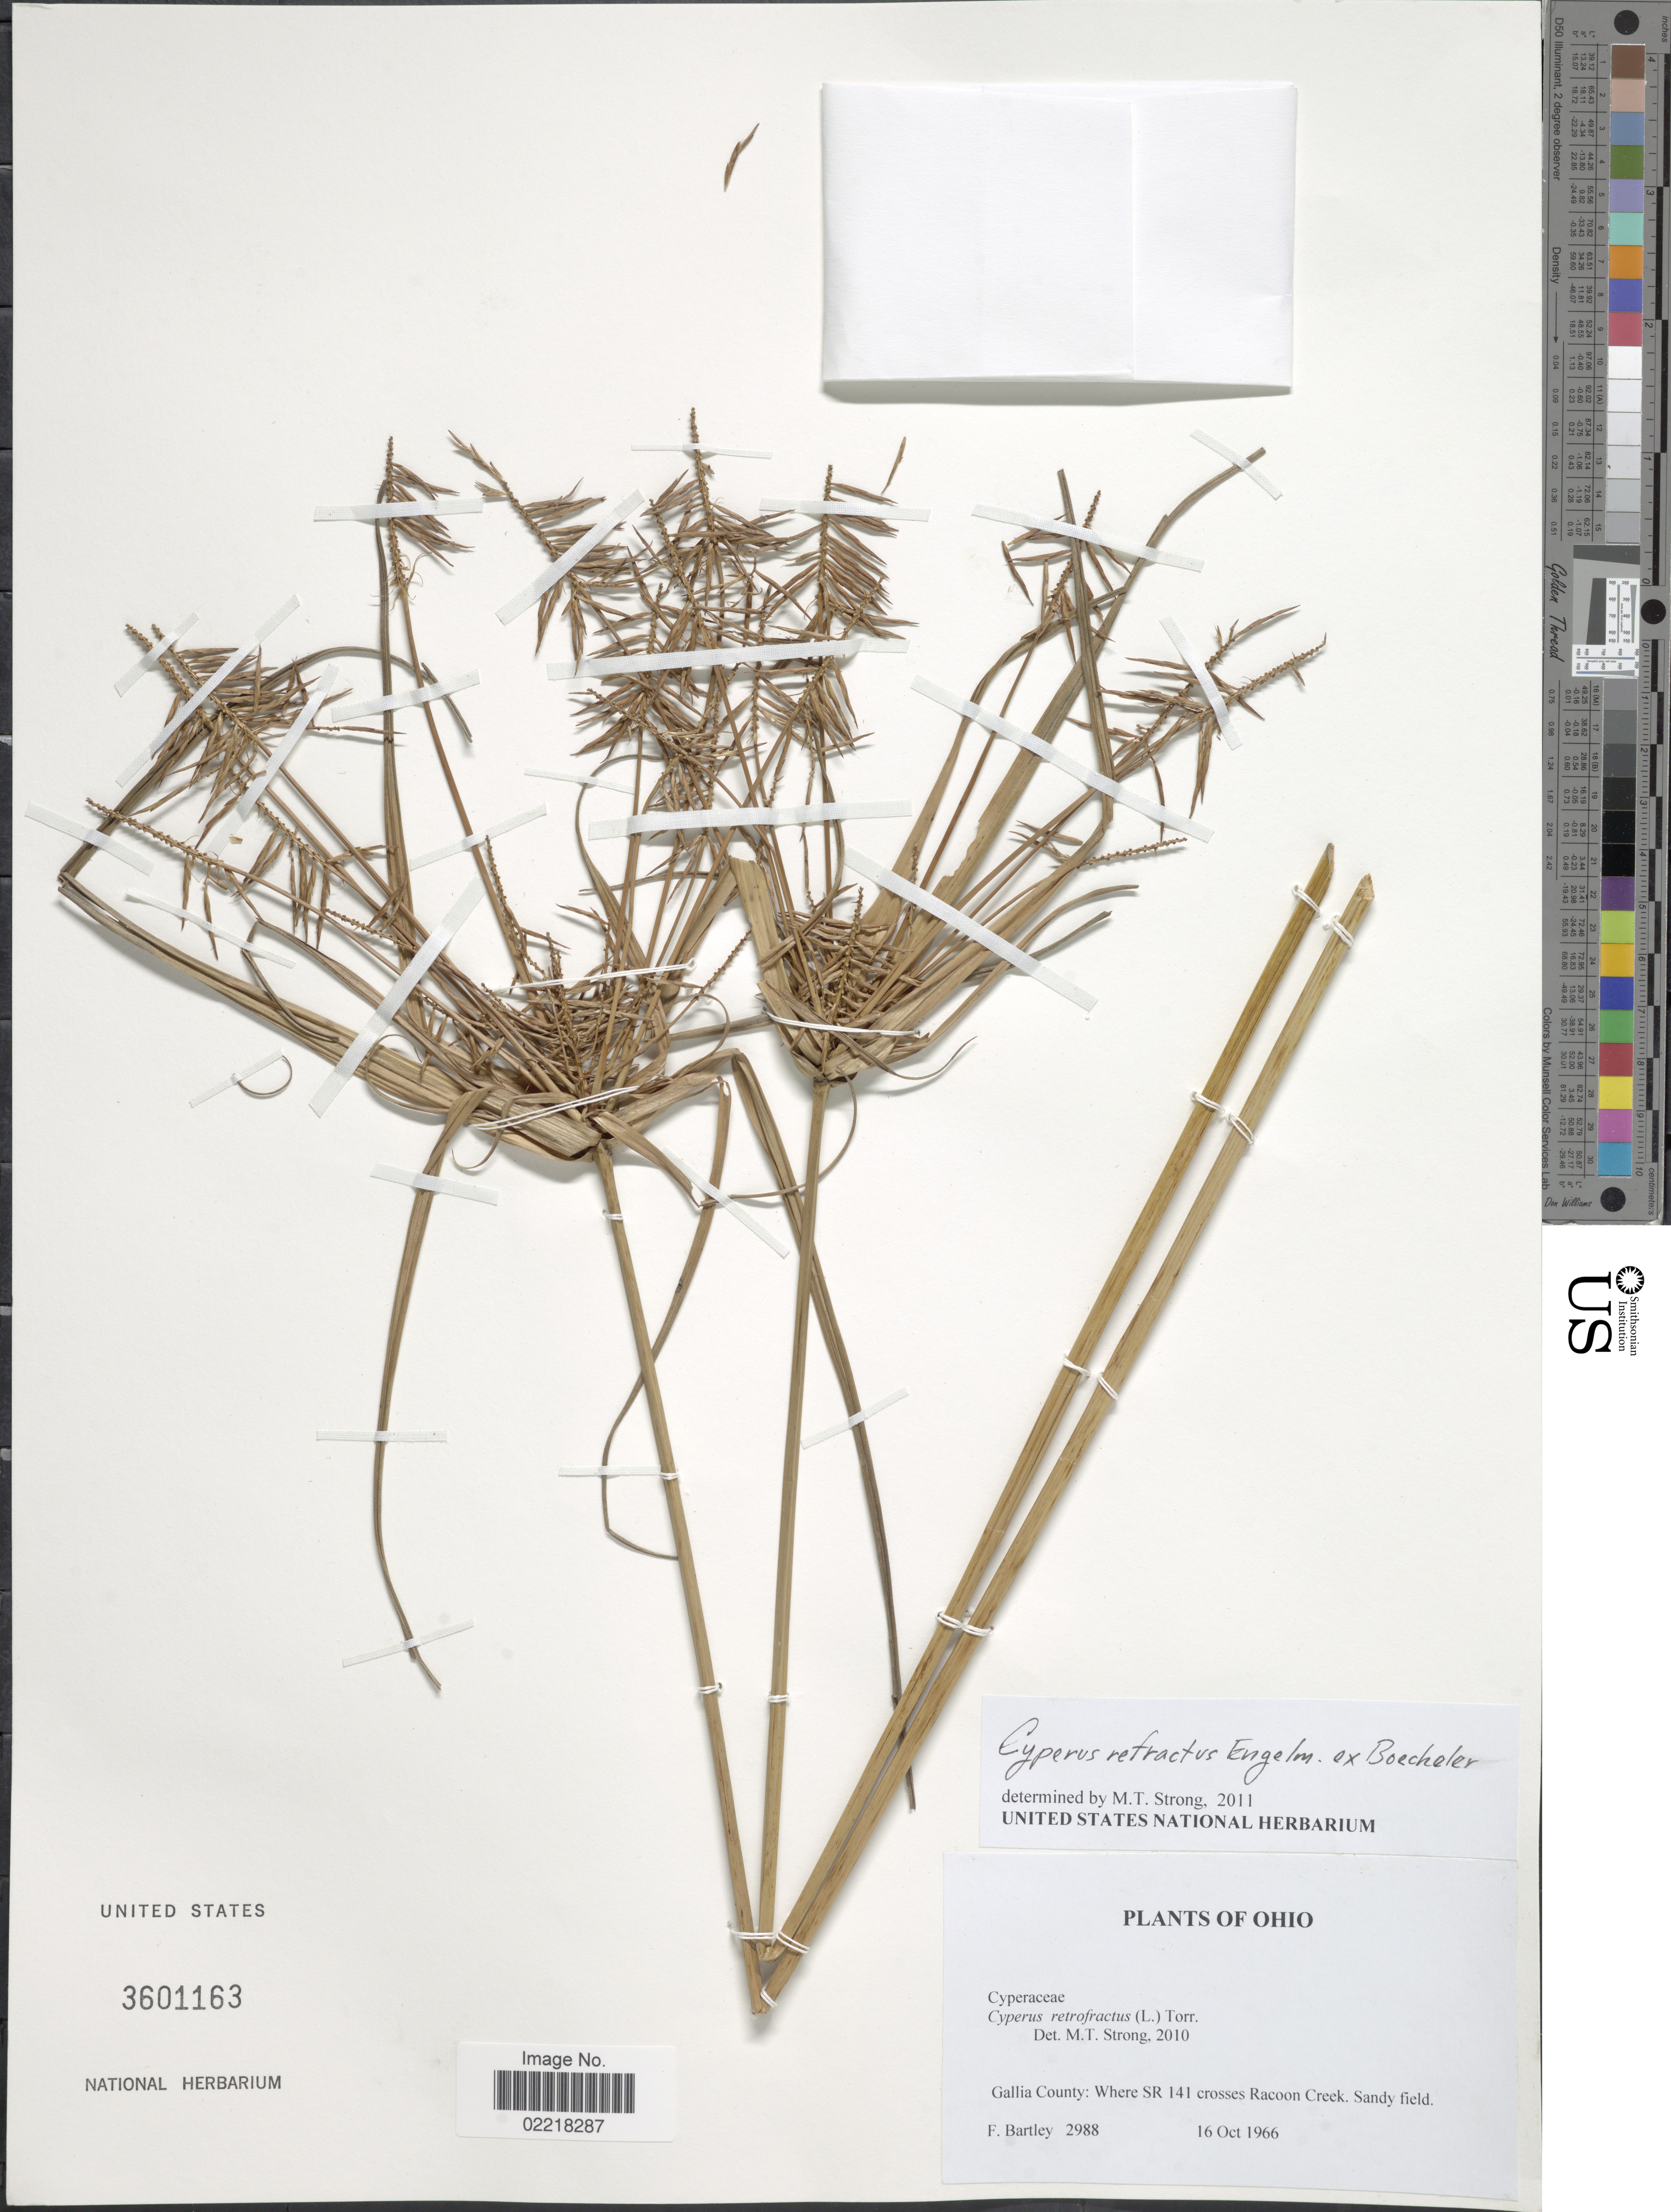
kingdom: Plantae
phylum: Tracheophyta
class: Liliopsida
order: Poales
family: Cyperaceae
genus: Cyperus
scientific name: Cyperus refractus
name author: Engelm. ex Boeckeler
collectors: F. Bartley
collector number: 2988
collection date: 1966-10-16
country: United States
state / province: Ohio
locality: Gallia County, Where SR 141 crosses Racoon Creek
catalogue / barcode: US 3601163